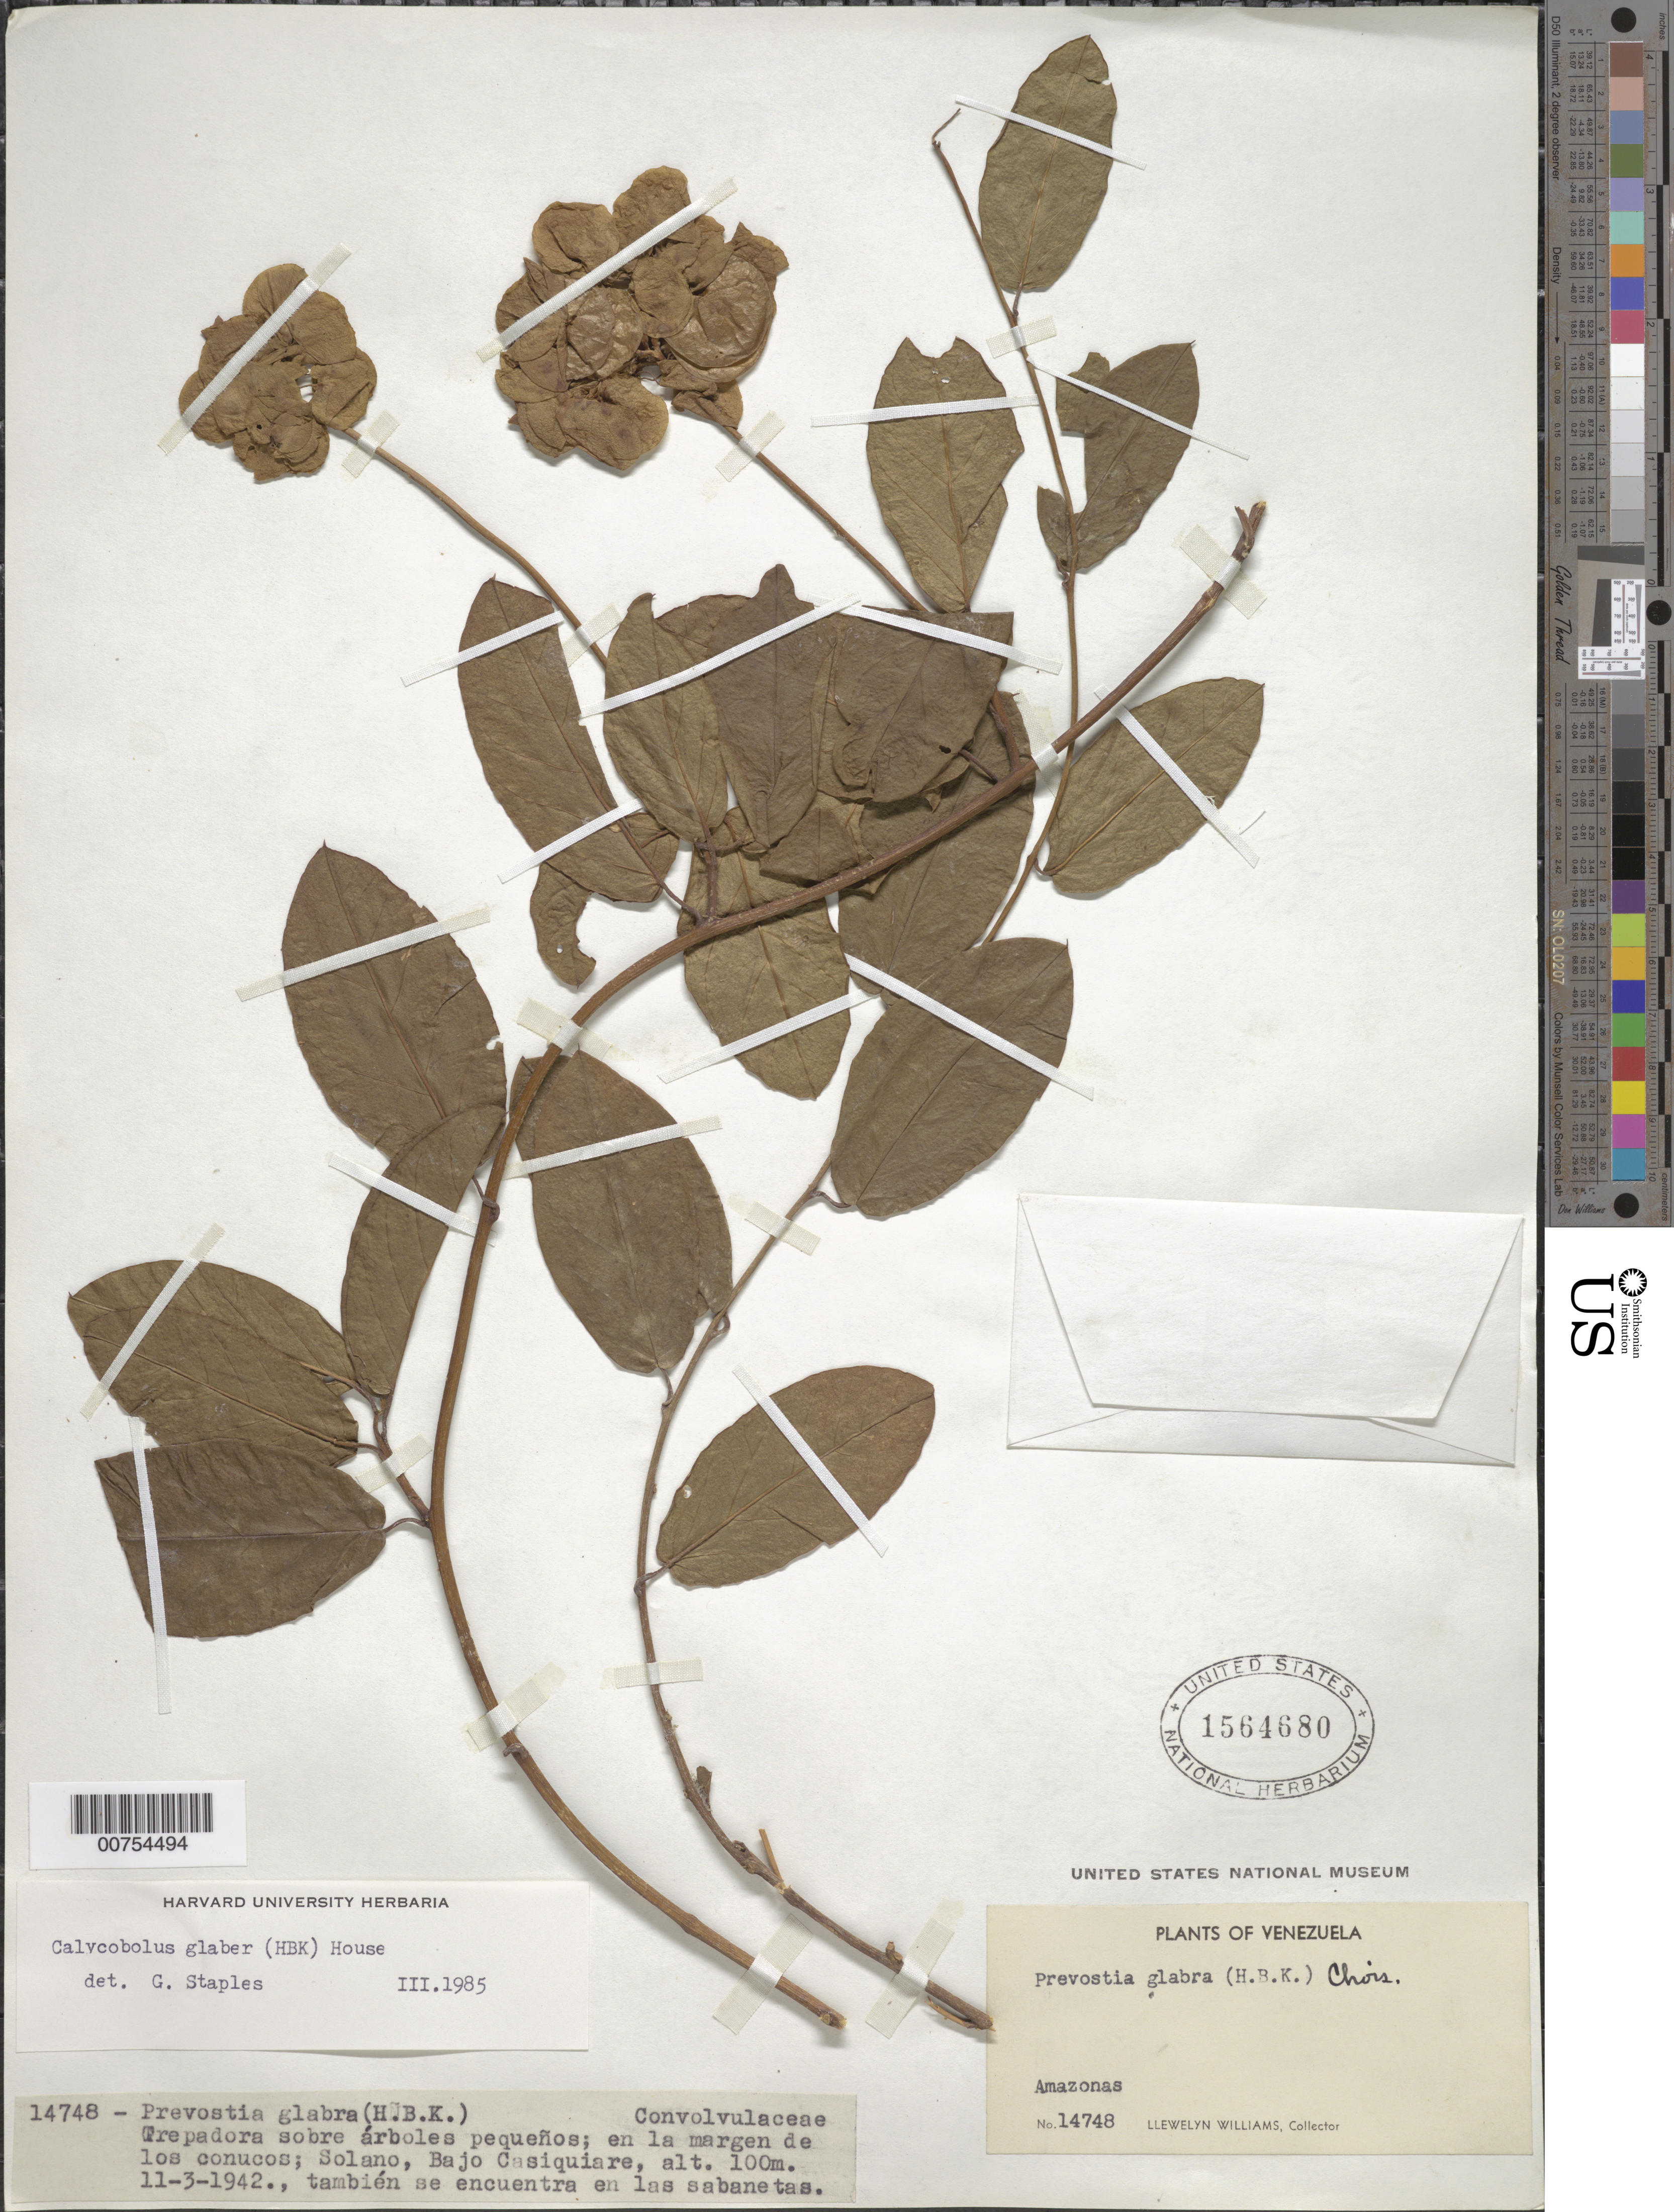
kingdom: Plantae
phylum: Tracheophyta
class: Magnoliopsida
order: Solanales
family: Convolvulaceae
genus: Calycobolus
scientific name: Calycobolus glaber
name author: (Kunth) House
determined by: Staples, G. W.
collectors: Ll. Williams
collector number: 14748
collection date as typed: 11-Mar-42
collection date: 1942-03-11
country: Venezuela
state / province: Amazonas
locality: Solano, Bajo Río Casiquiare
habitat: Margen de los conucos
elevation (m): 100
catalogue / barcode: US 1564680